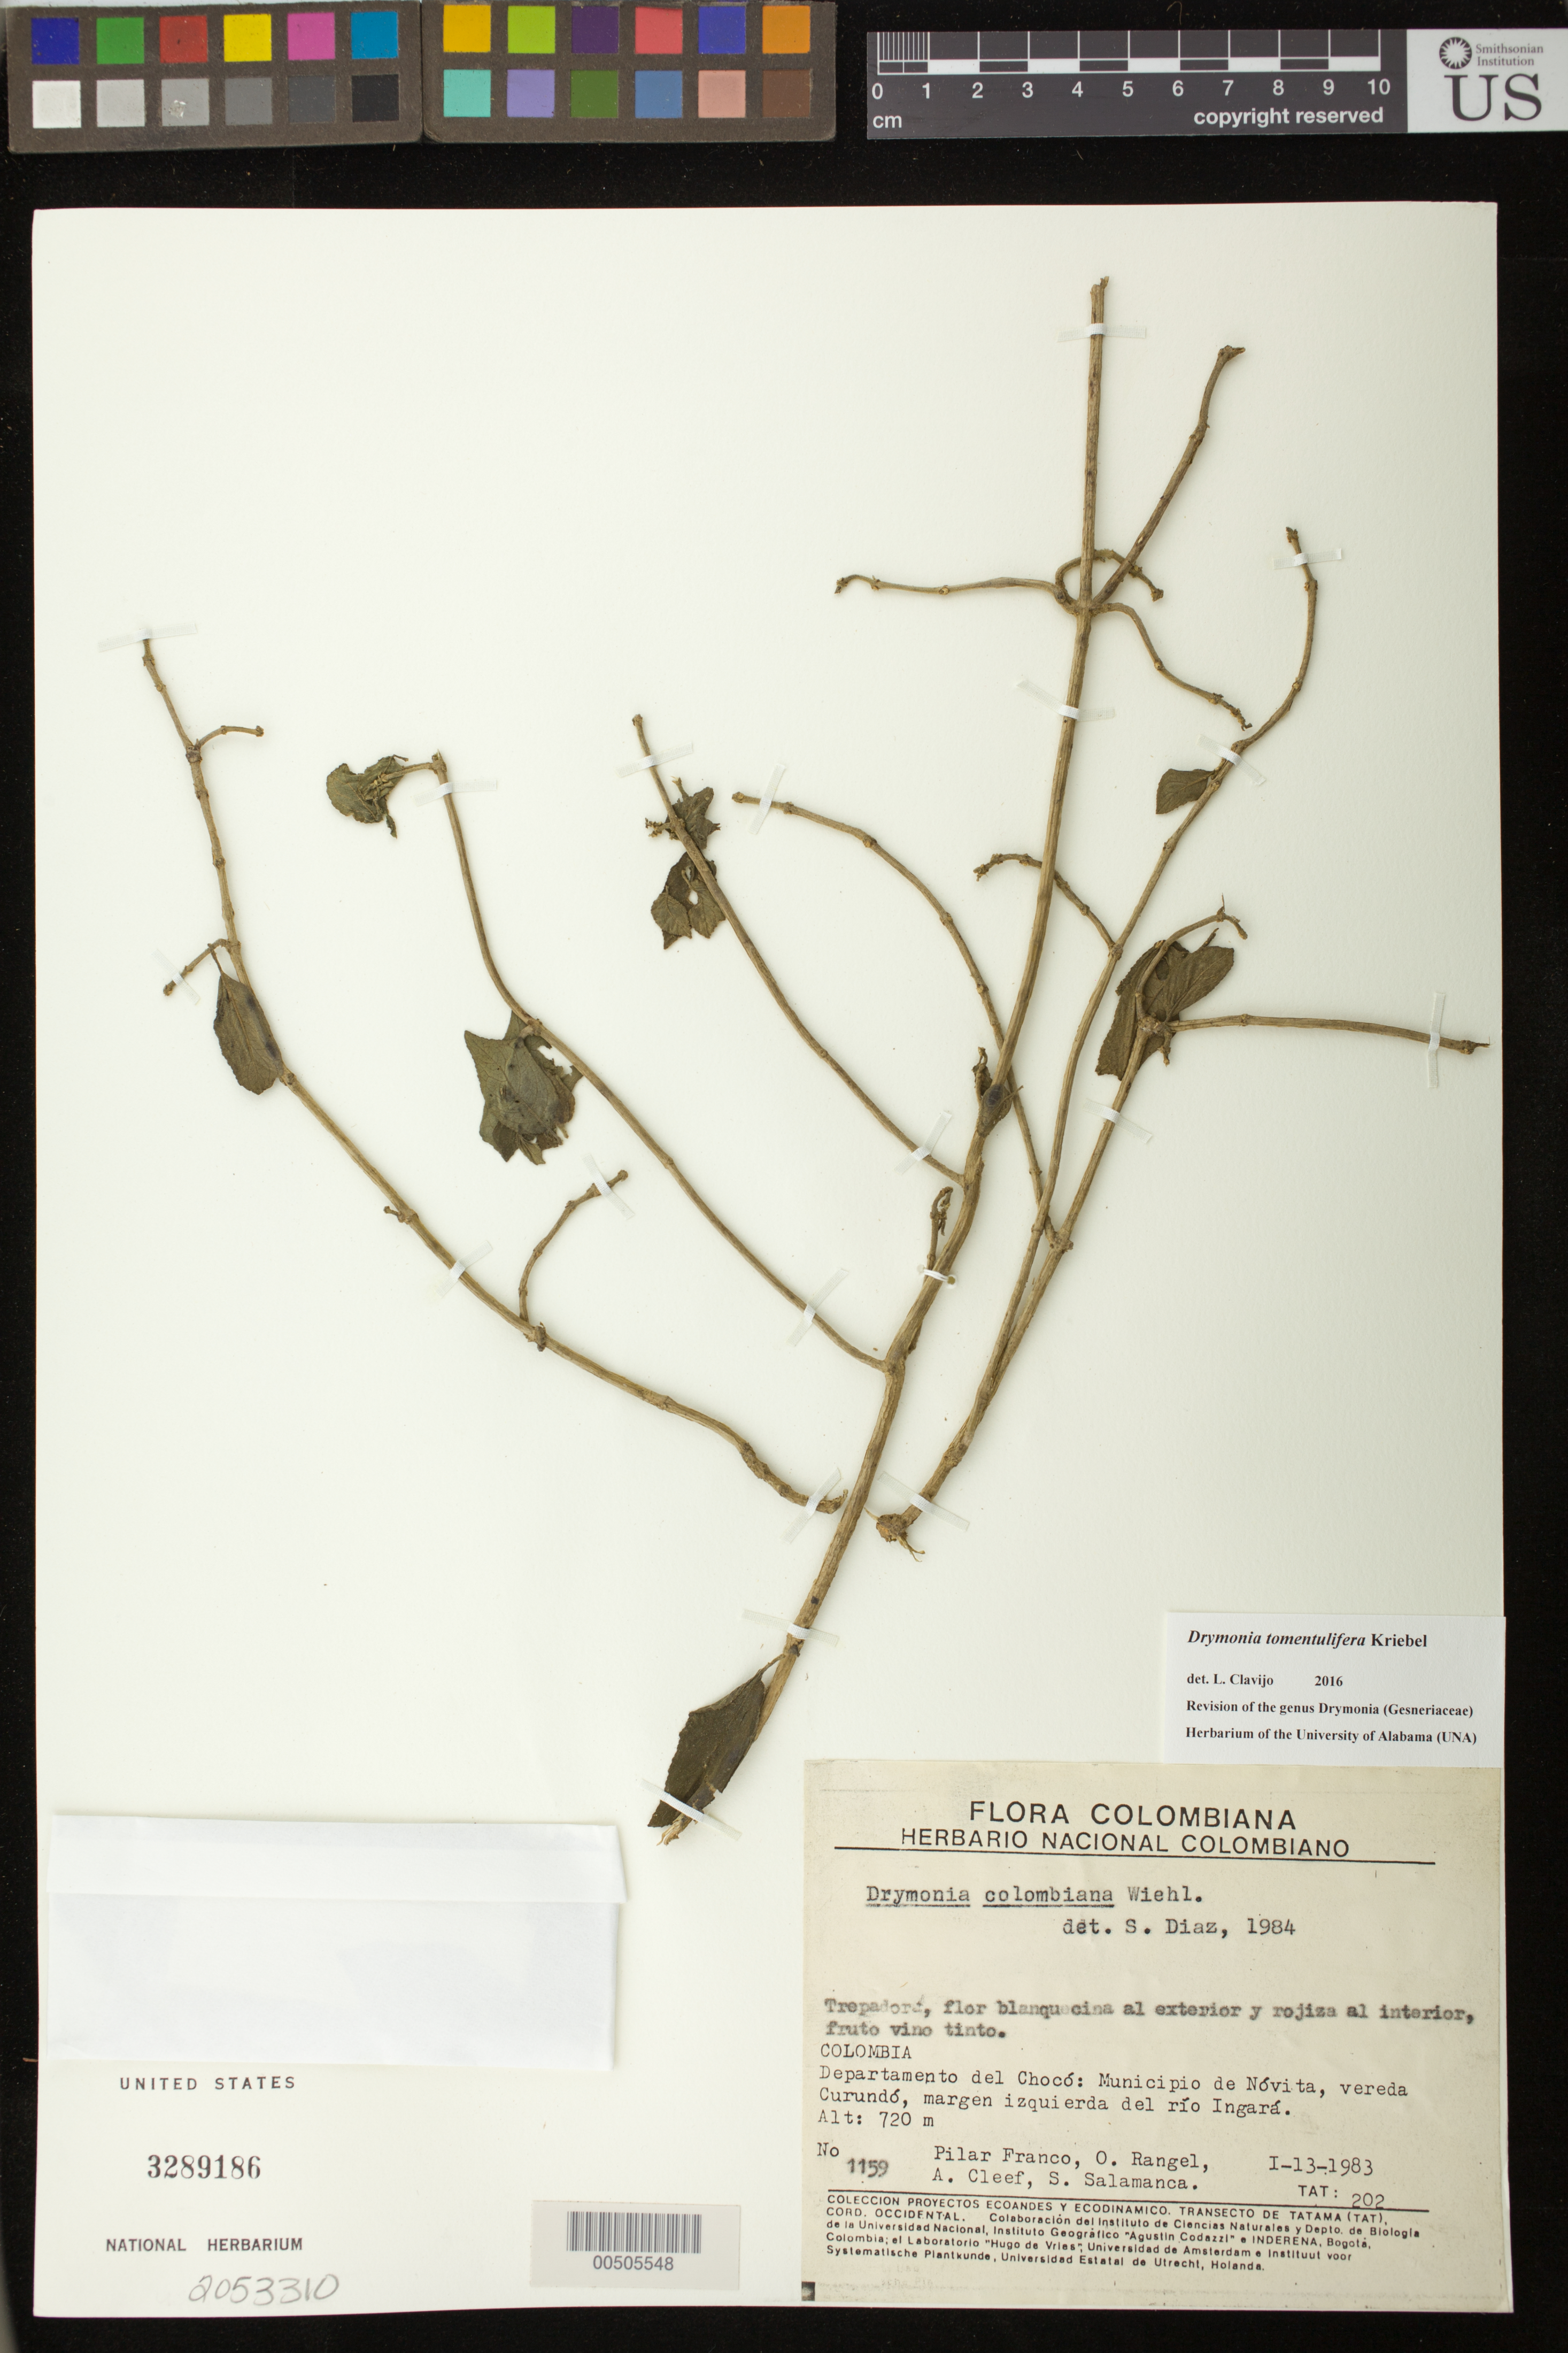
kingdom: Plantae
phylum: Tracheophyta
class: Magnoliopsida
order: Lamiales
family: Gesneriaceae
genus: Drymonia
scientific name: Drymonia tomentulifera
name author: Kriebel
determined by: Clavijo, L.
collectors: P. Franco Roselli, J. O. Rangel Ch., A. M. Cleef & S. Salamanca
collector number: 1159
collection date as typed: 13 Jan 1983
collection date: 1983-01-13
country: Colombia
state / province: Chocó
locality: Novita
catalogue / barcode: US 3289186